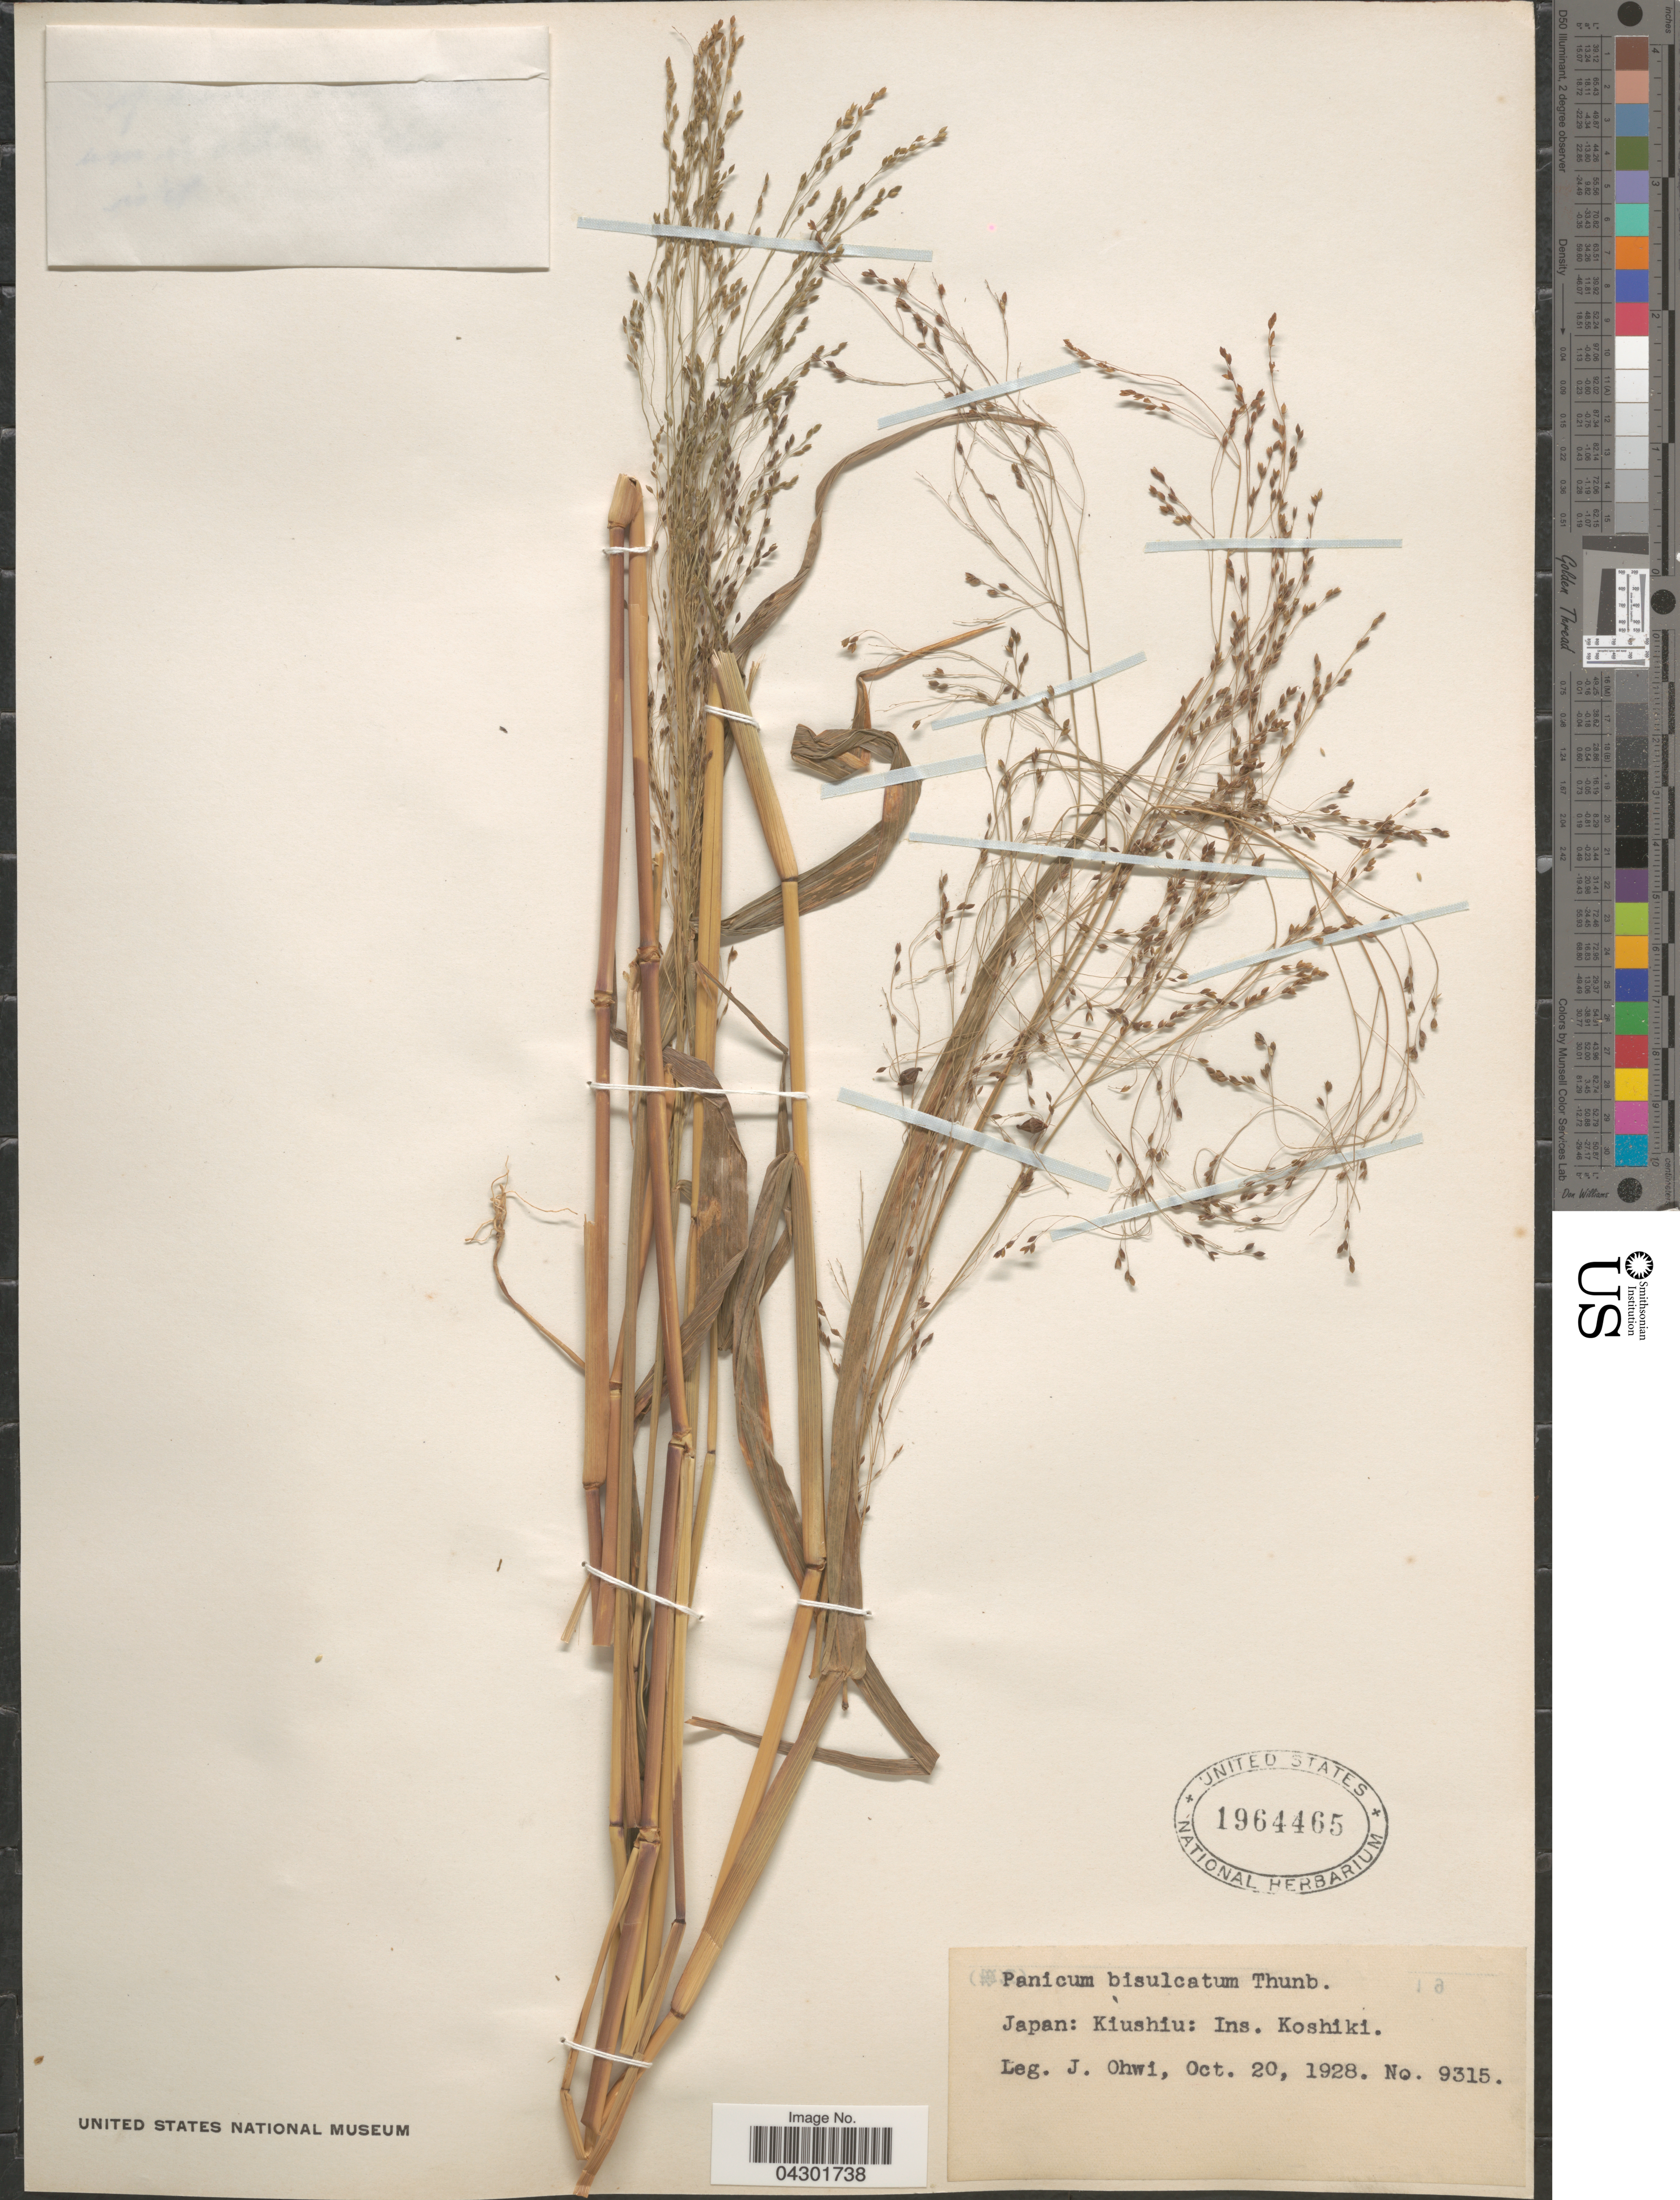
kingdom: Plantae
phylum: Tracheophyta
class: Liliopsida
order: Poales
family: Poaceae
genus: Panicum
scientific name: Panicum bisulcatum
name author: Thunb.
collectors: J. Ohwi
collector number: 9315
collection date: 1928-10-20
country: Japan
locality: Kiushiu: Ins. Koshiki.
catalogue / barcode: US 1964465